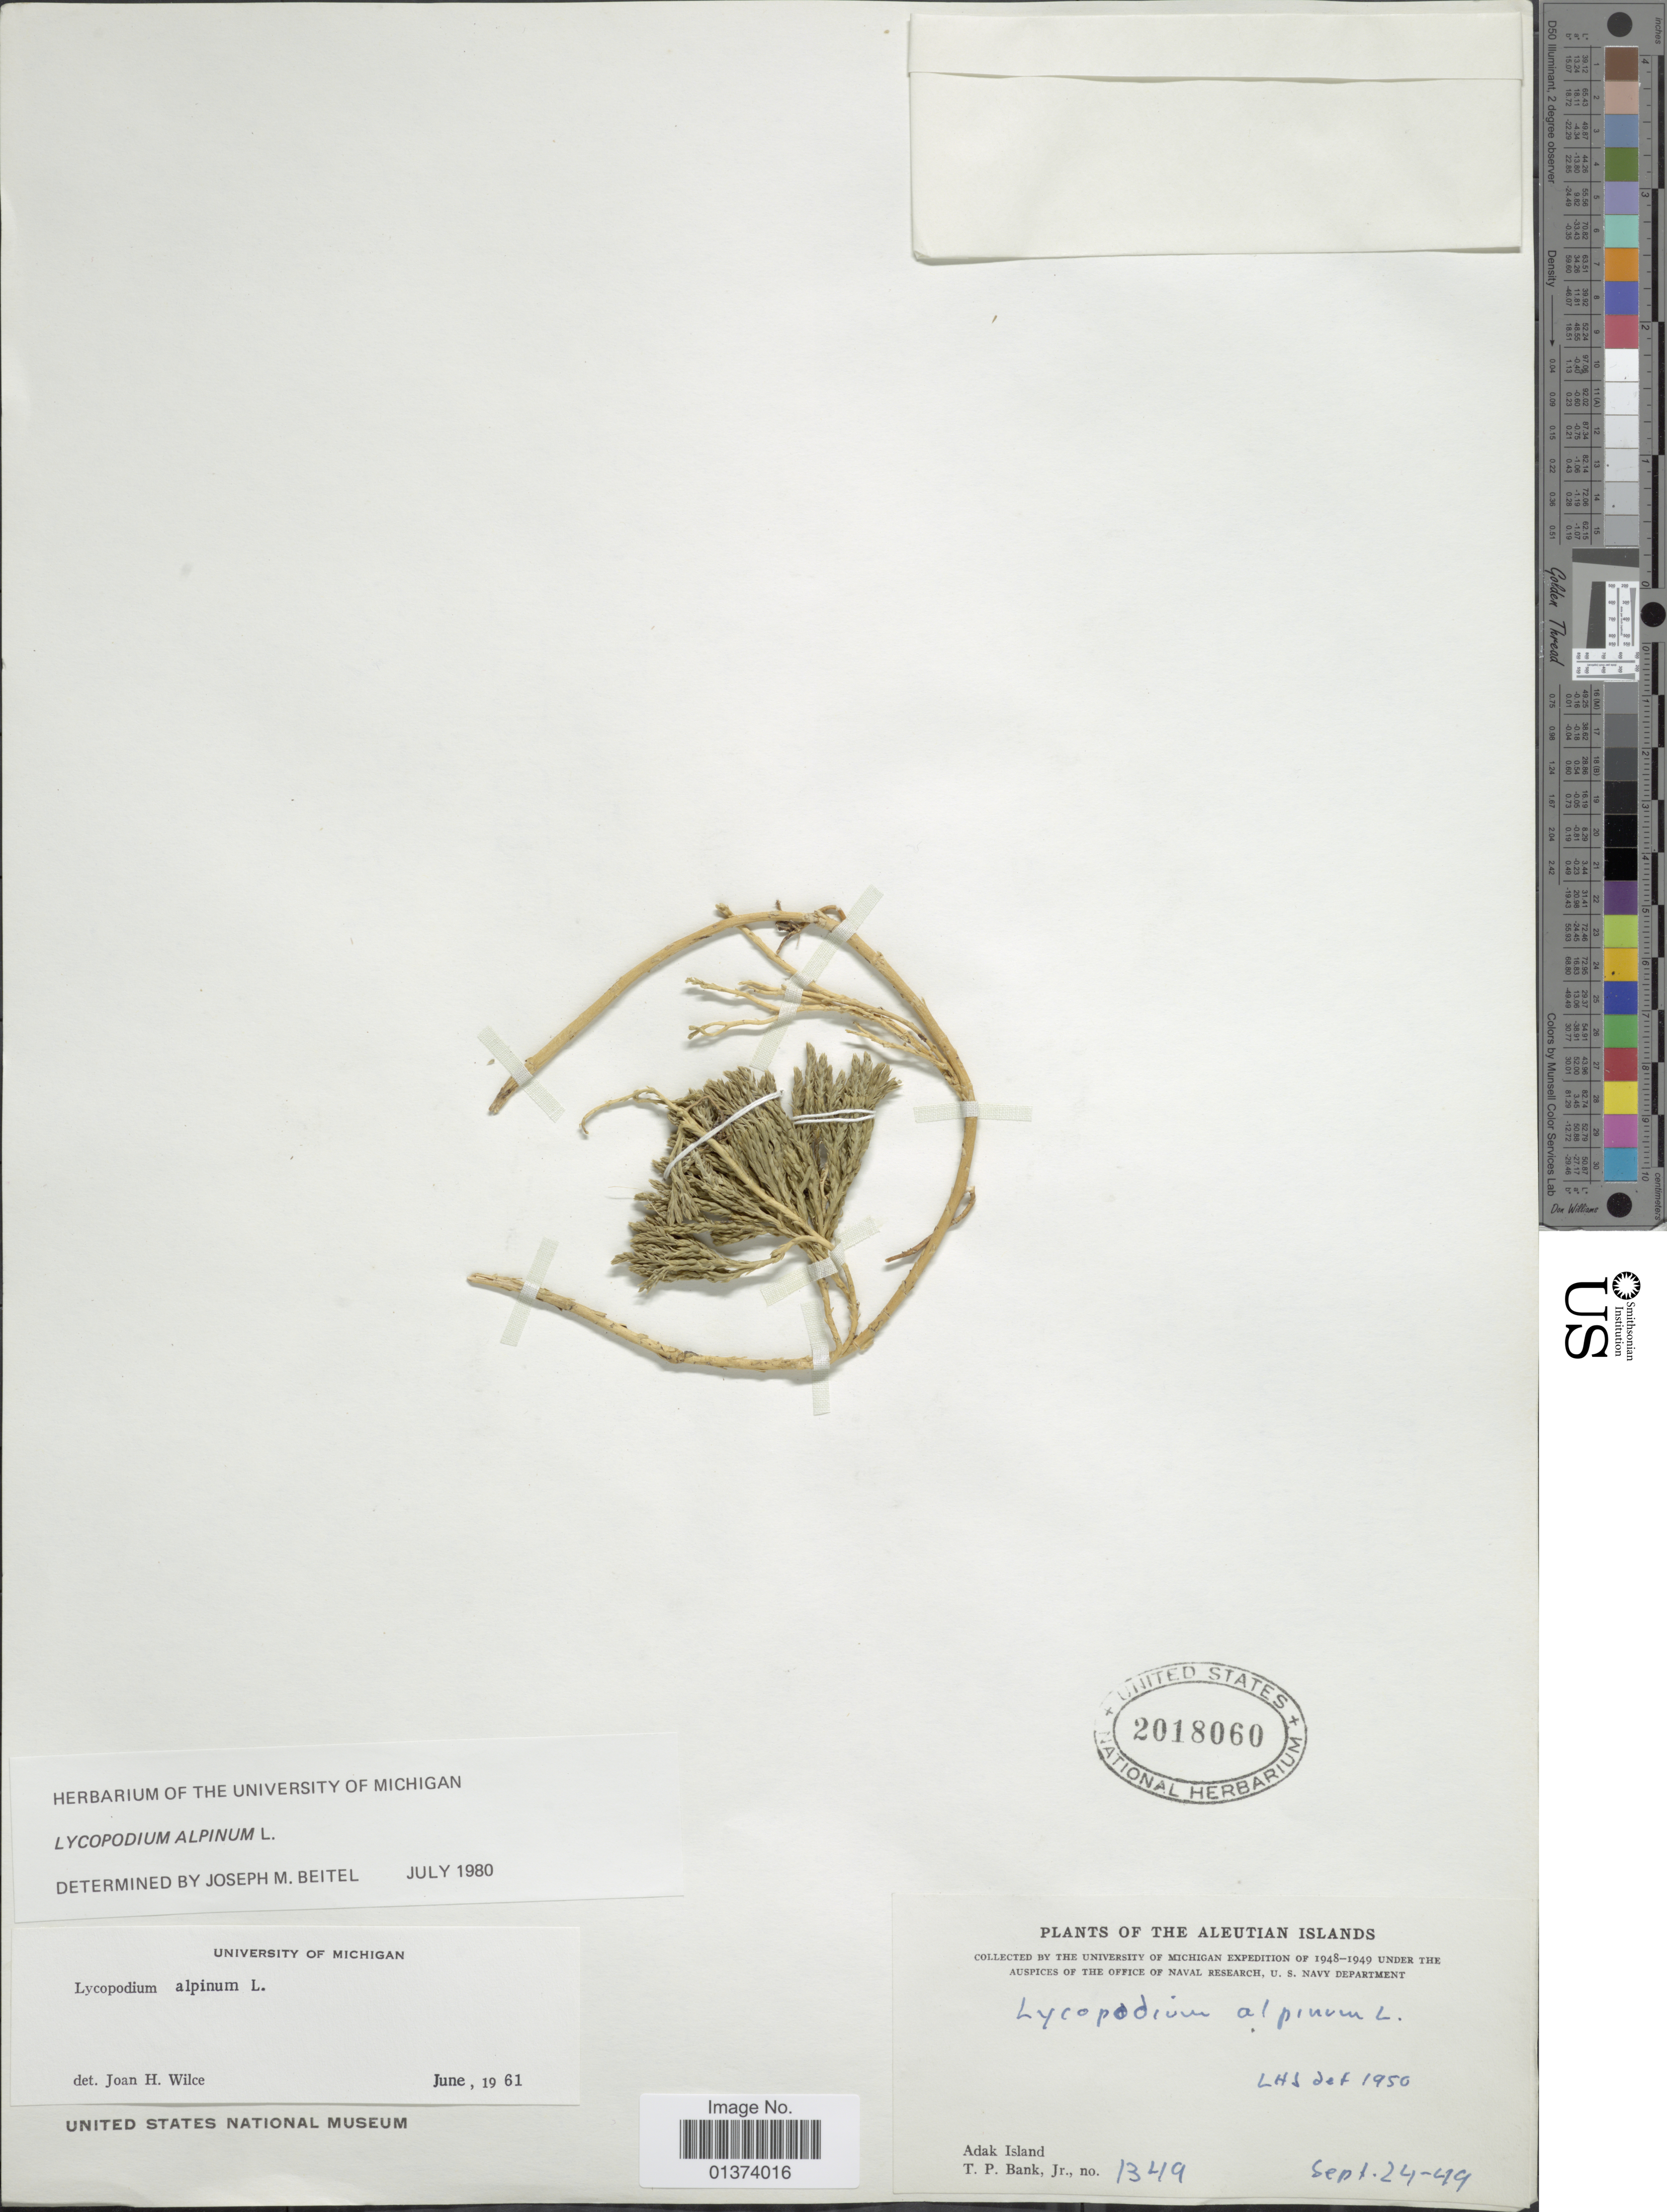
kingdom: Plantae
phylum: Tracheophyta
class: Lycopodiopsida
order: Lycopodiales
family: Lycopodiaceae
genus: Diphasiastrum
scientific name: Diphasiastrum alpinum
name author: (L.) Holub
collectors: T. Bank Jr.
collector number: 1349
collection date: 1949-09-24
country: United States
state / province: Alaska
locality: Aleutian Islands, Adak Island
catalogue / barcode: US 2018060